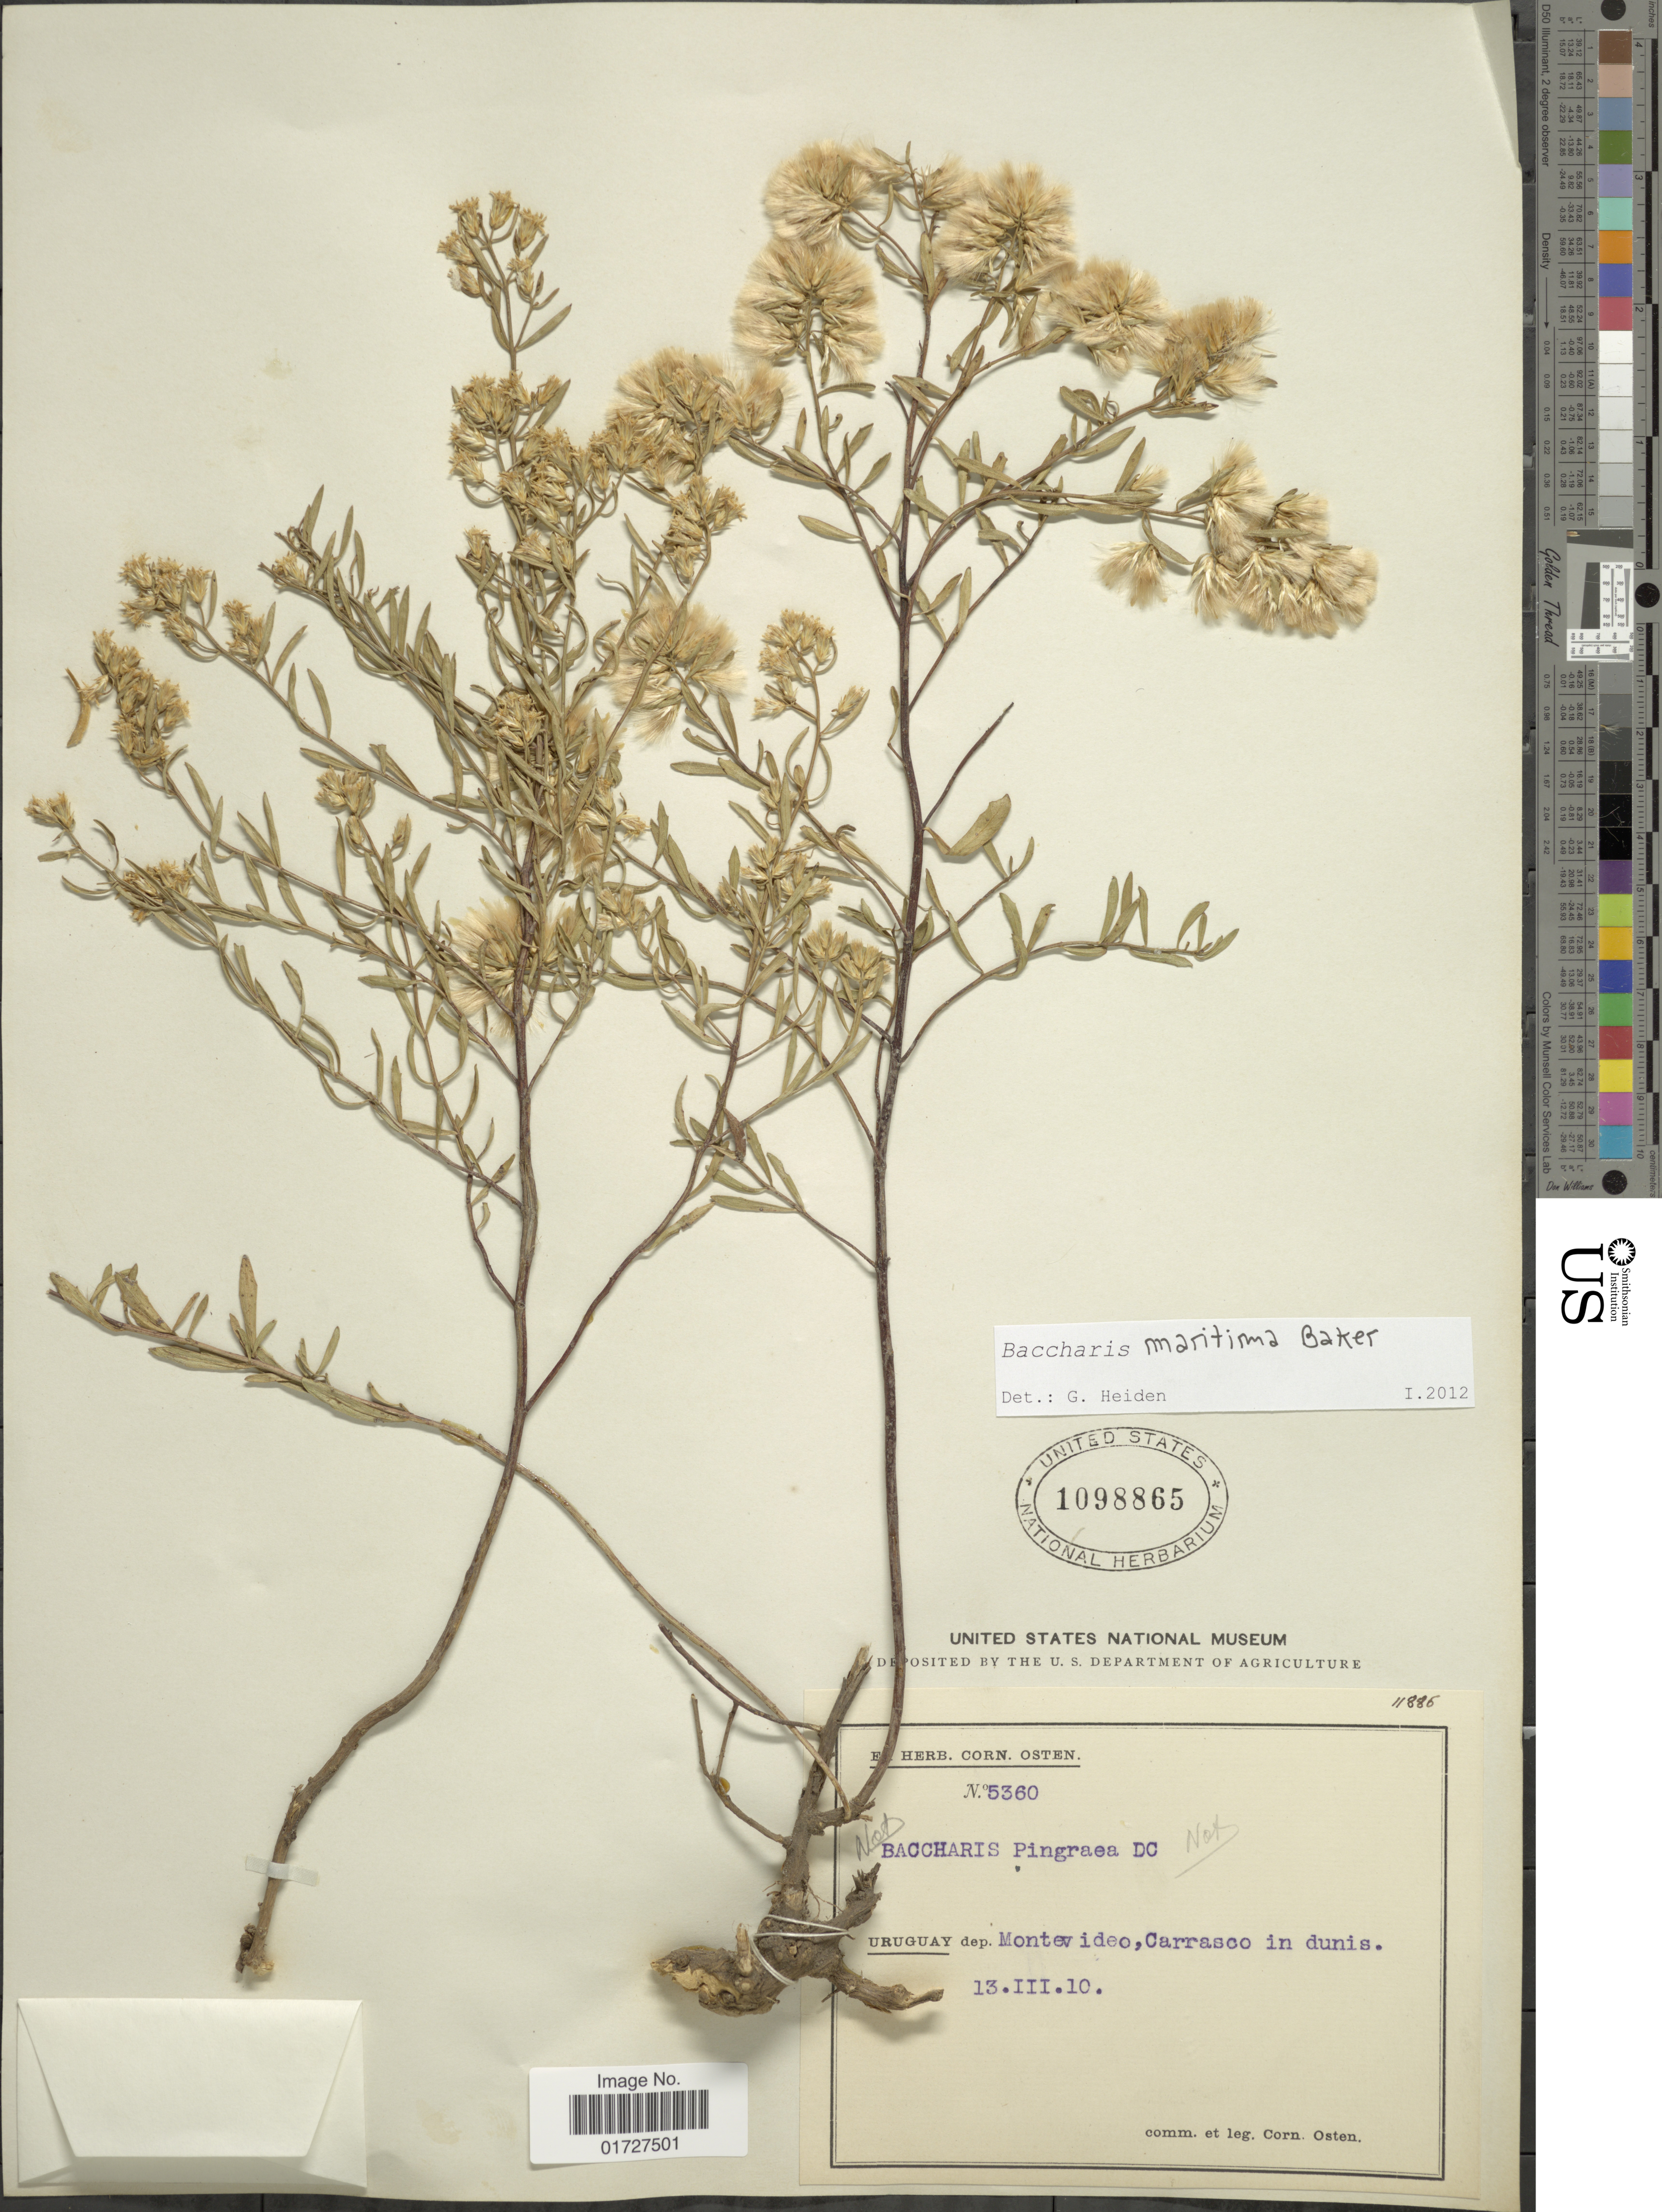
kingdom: Plantae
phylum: Tracheophyta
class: Magnoliopsida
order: Asterales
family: Asteraceae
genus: Baccharis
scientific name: Baccharis maritima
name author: Baker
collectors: C. Osten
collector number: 5360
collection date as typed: Transcribed d/m/y: 13/3/10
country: Uruguay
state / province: Montevideo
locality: Carrasco in dunis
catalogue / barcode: US 1098865